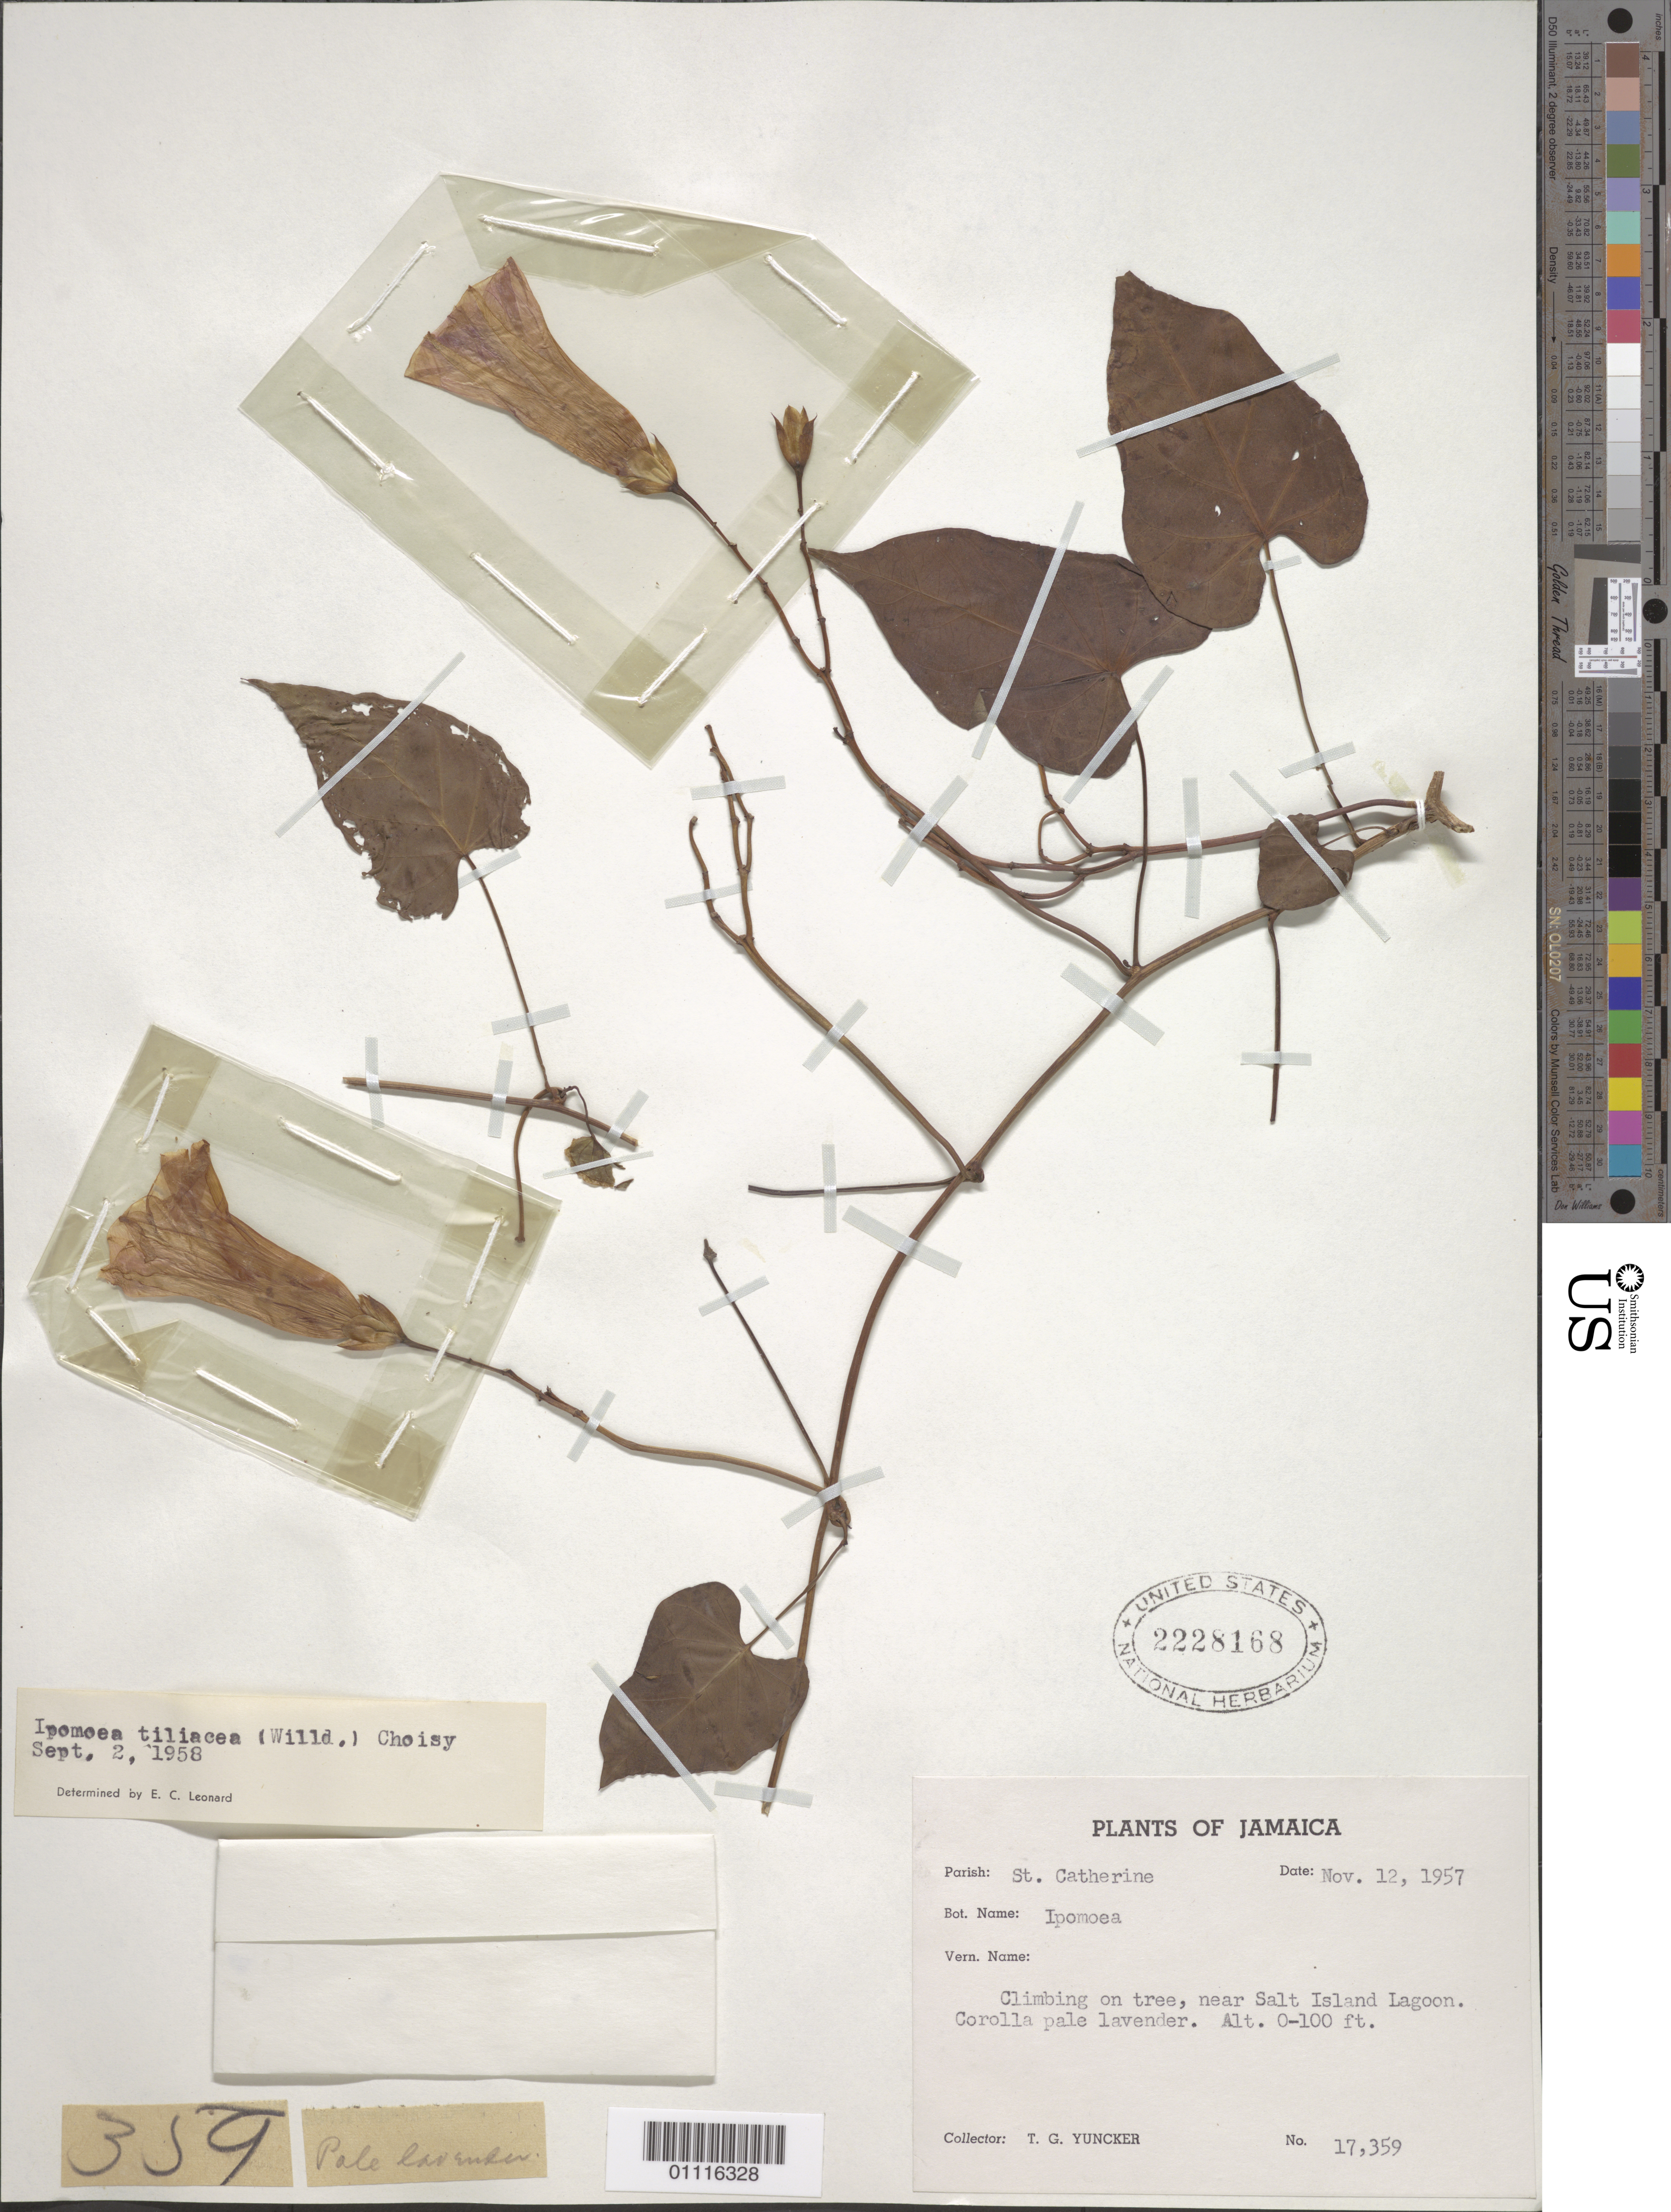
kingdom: Plantae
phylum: Tracheophyta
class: Magnoliopsida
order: Solanales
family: Convolvulaceae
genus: Ipomoea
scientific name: Ipomoea tiliacea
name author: (Willd.) Choisy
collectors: T. G. Yuncker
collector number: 17359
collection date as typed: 12 Nov 1957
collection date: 1957-11-12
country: Jamaica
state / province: Saint Catherine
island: Jamaica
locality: Climbing on tree, near Salt Island Lagoon.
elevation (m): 0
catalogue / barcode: US 2228168